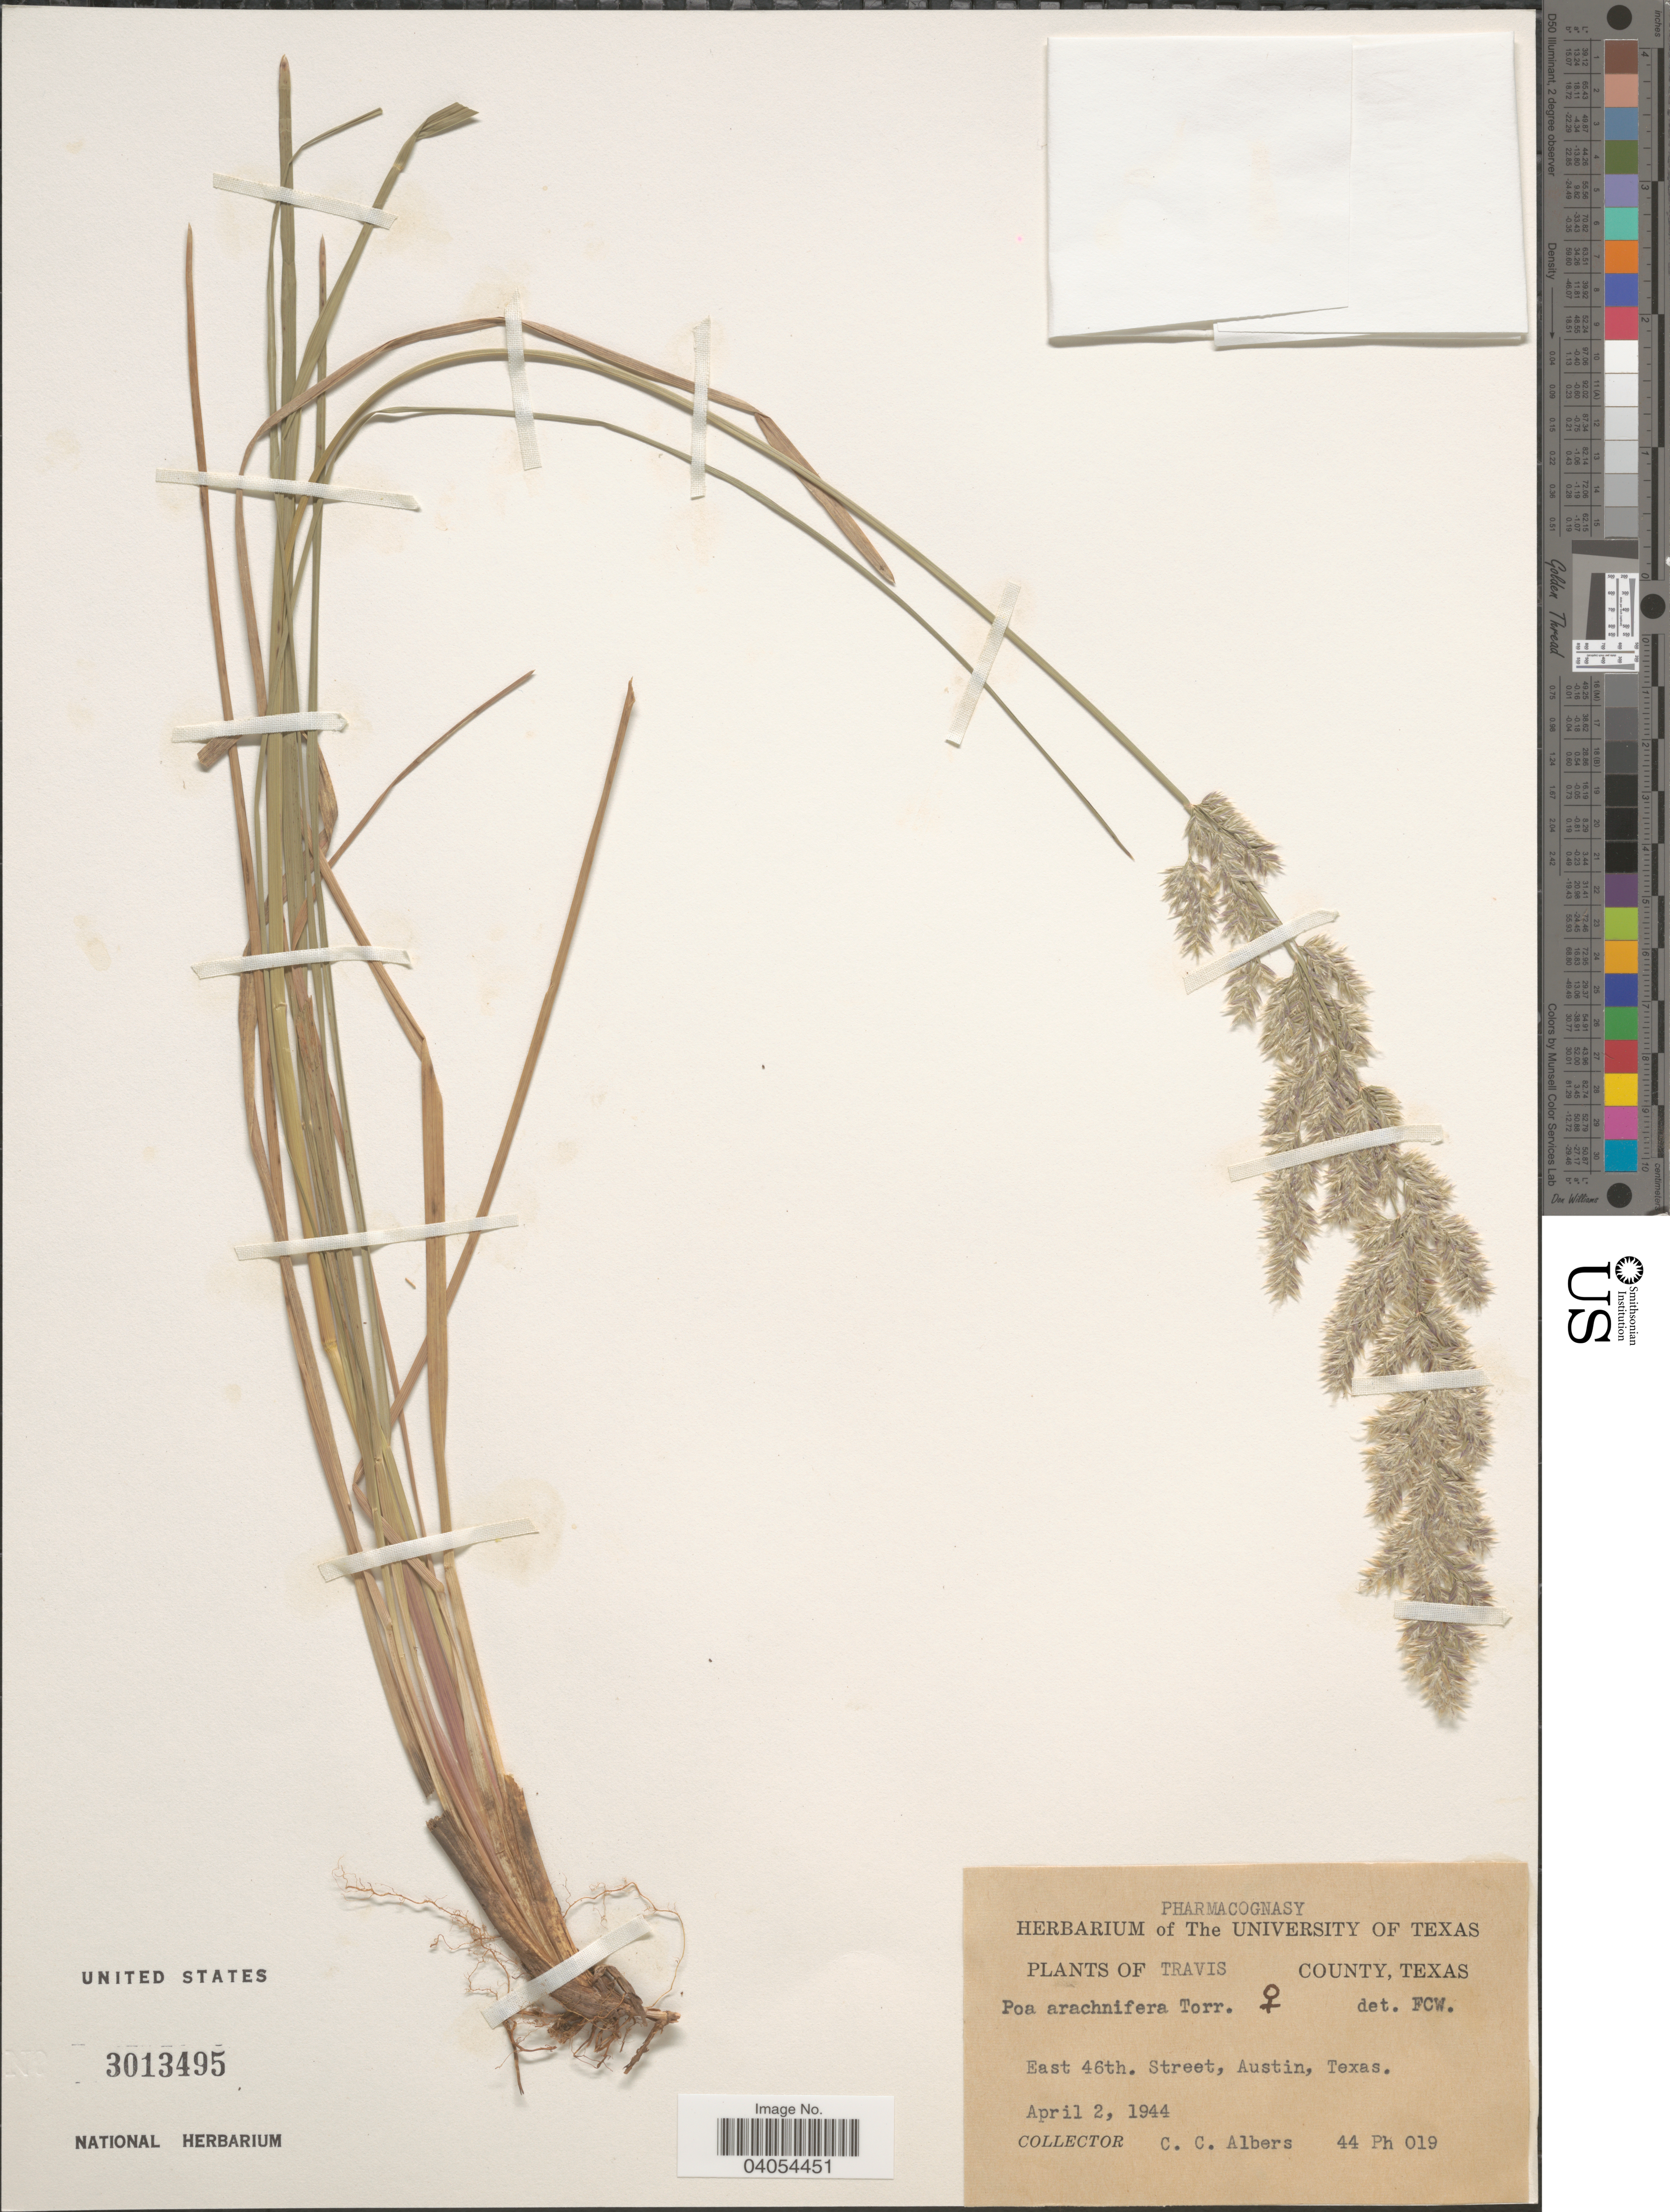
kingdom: Plantae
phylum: Tracheophyta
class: Liliopsida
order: Poales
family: Poaceae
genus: Poa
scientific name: Poa arachnifera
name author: Torr.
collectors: C. Albers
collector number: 44Ph019?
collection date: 1944-04-02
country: United States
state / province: Texas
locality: Travis County. East 46th. Street, Austin.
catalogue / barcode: US 3013495